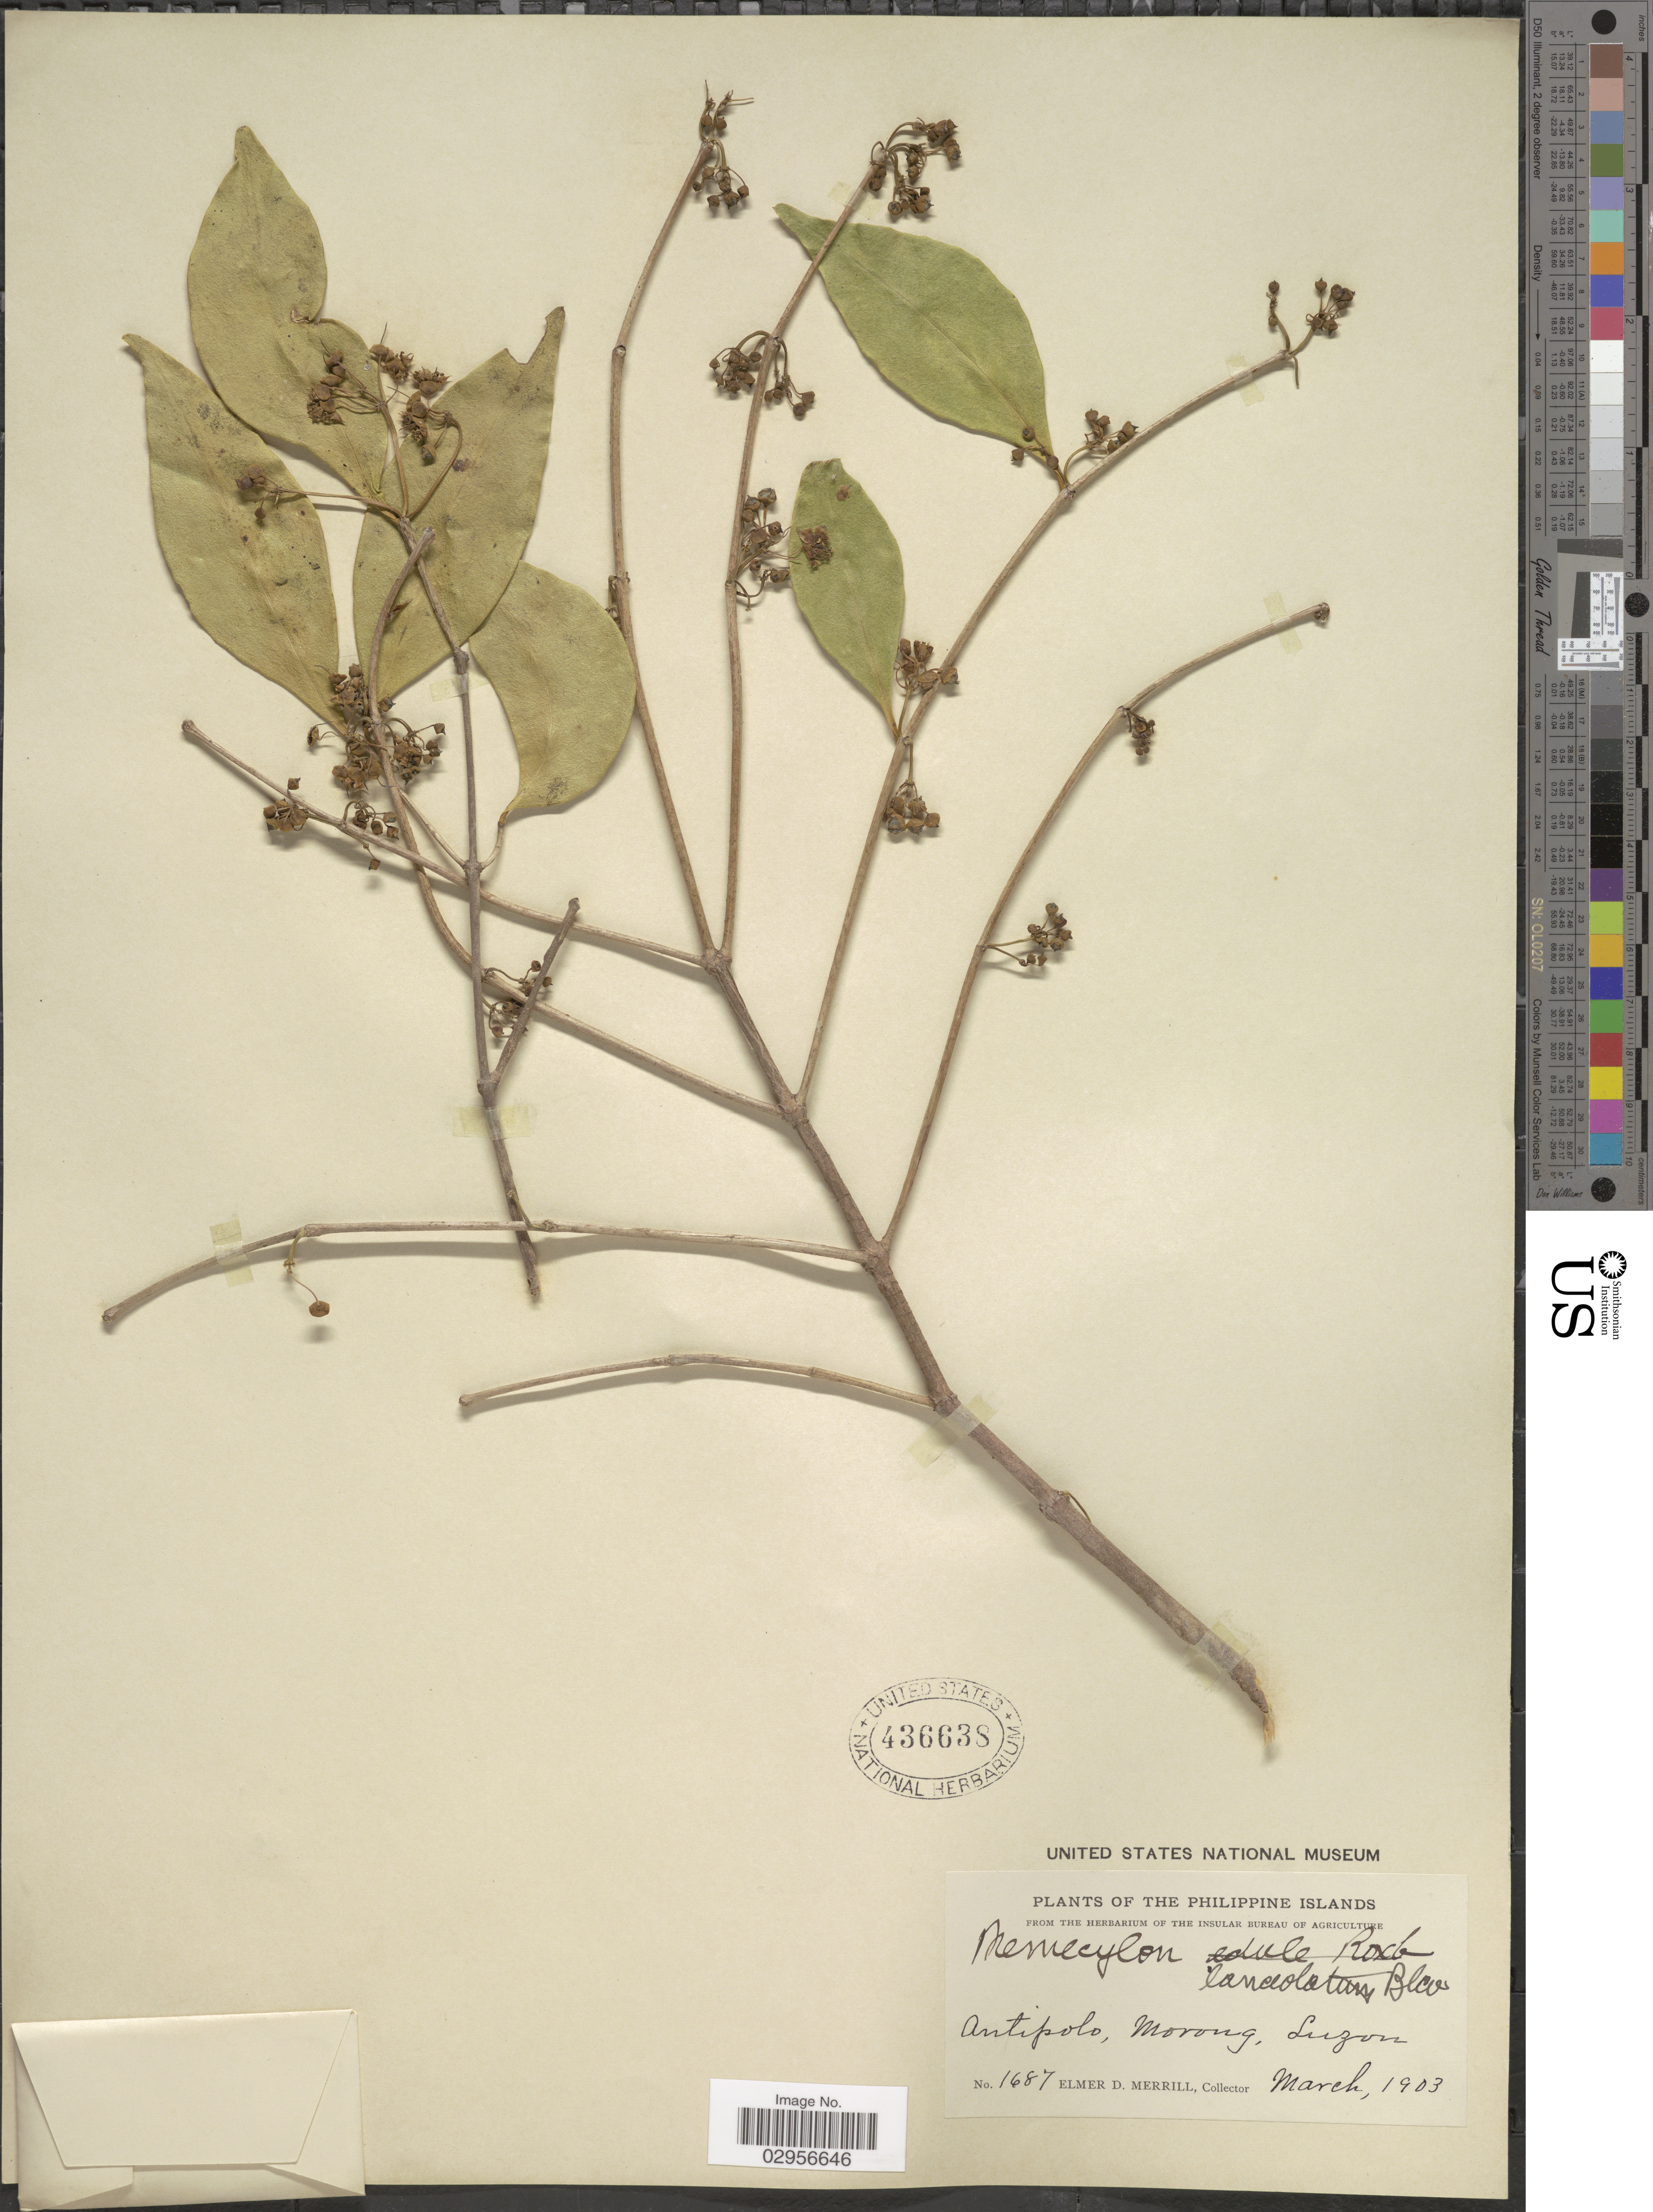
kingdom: Plantae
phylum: Tracheophyta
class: Magnoliopsida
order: Myrtales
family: Melastomataceae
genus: Memecylon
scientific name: Memecylon lanceolatum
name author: Blanco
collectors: E. D. Merrill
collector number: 1687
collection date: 1903-03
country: Philippines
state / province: Central Luzon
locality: Antipolo, Morong, Luzon.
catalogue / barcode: US 436638